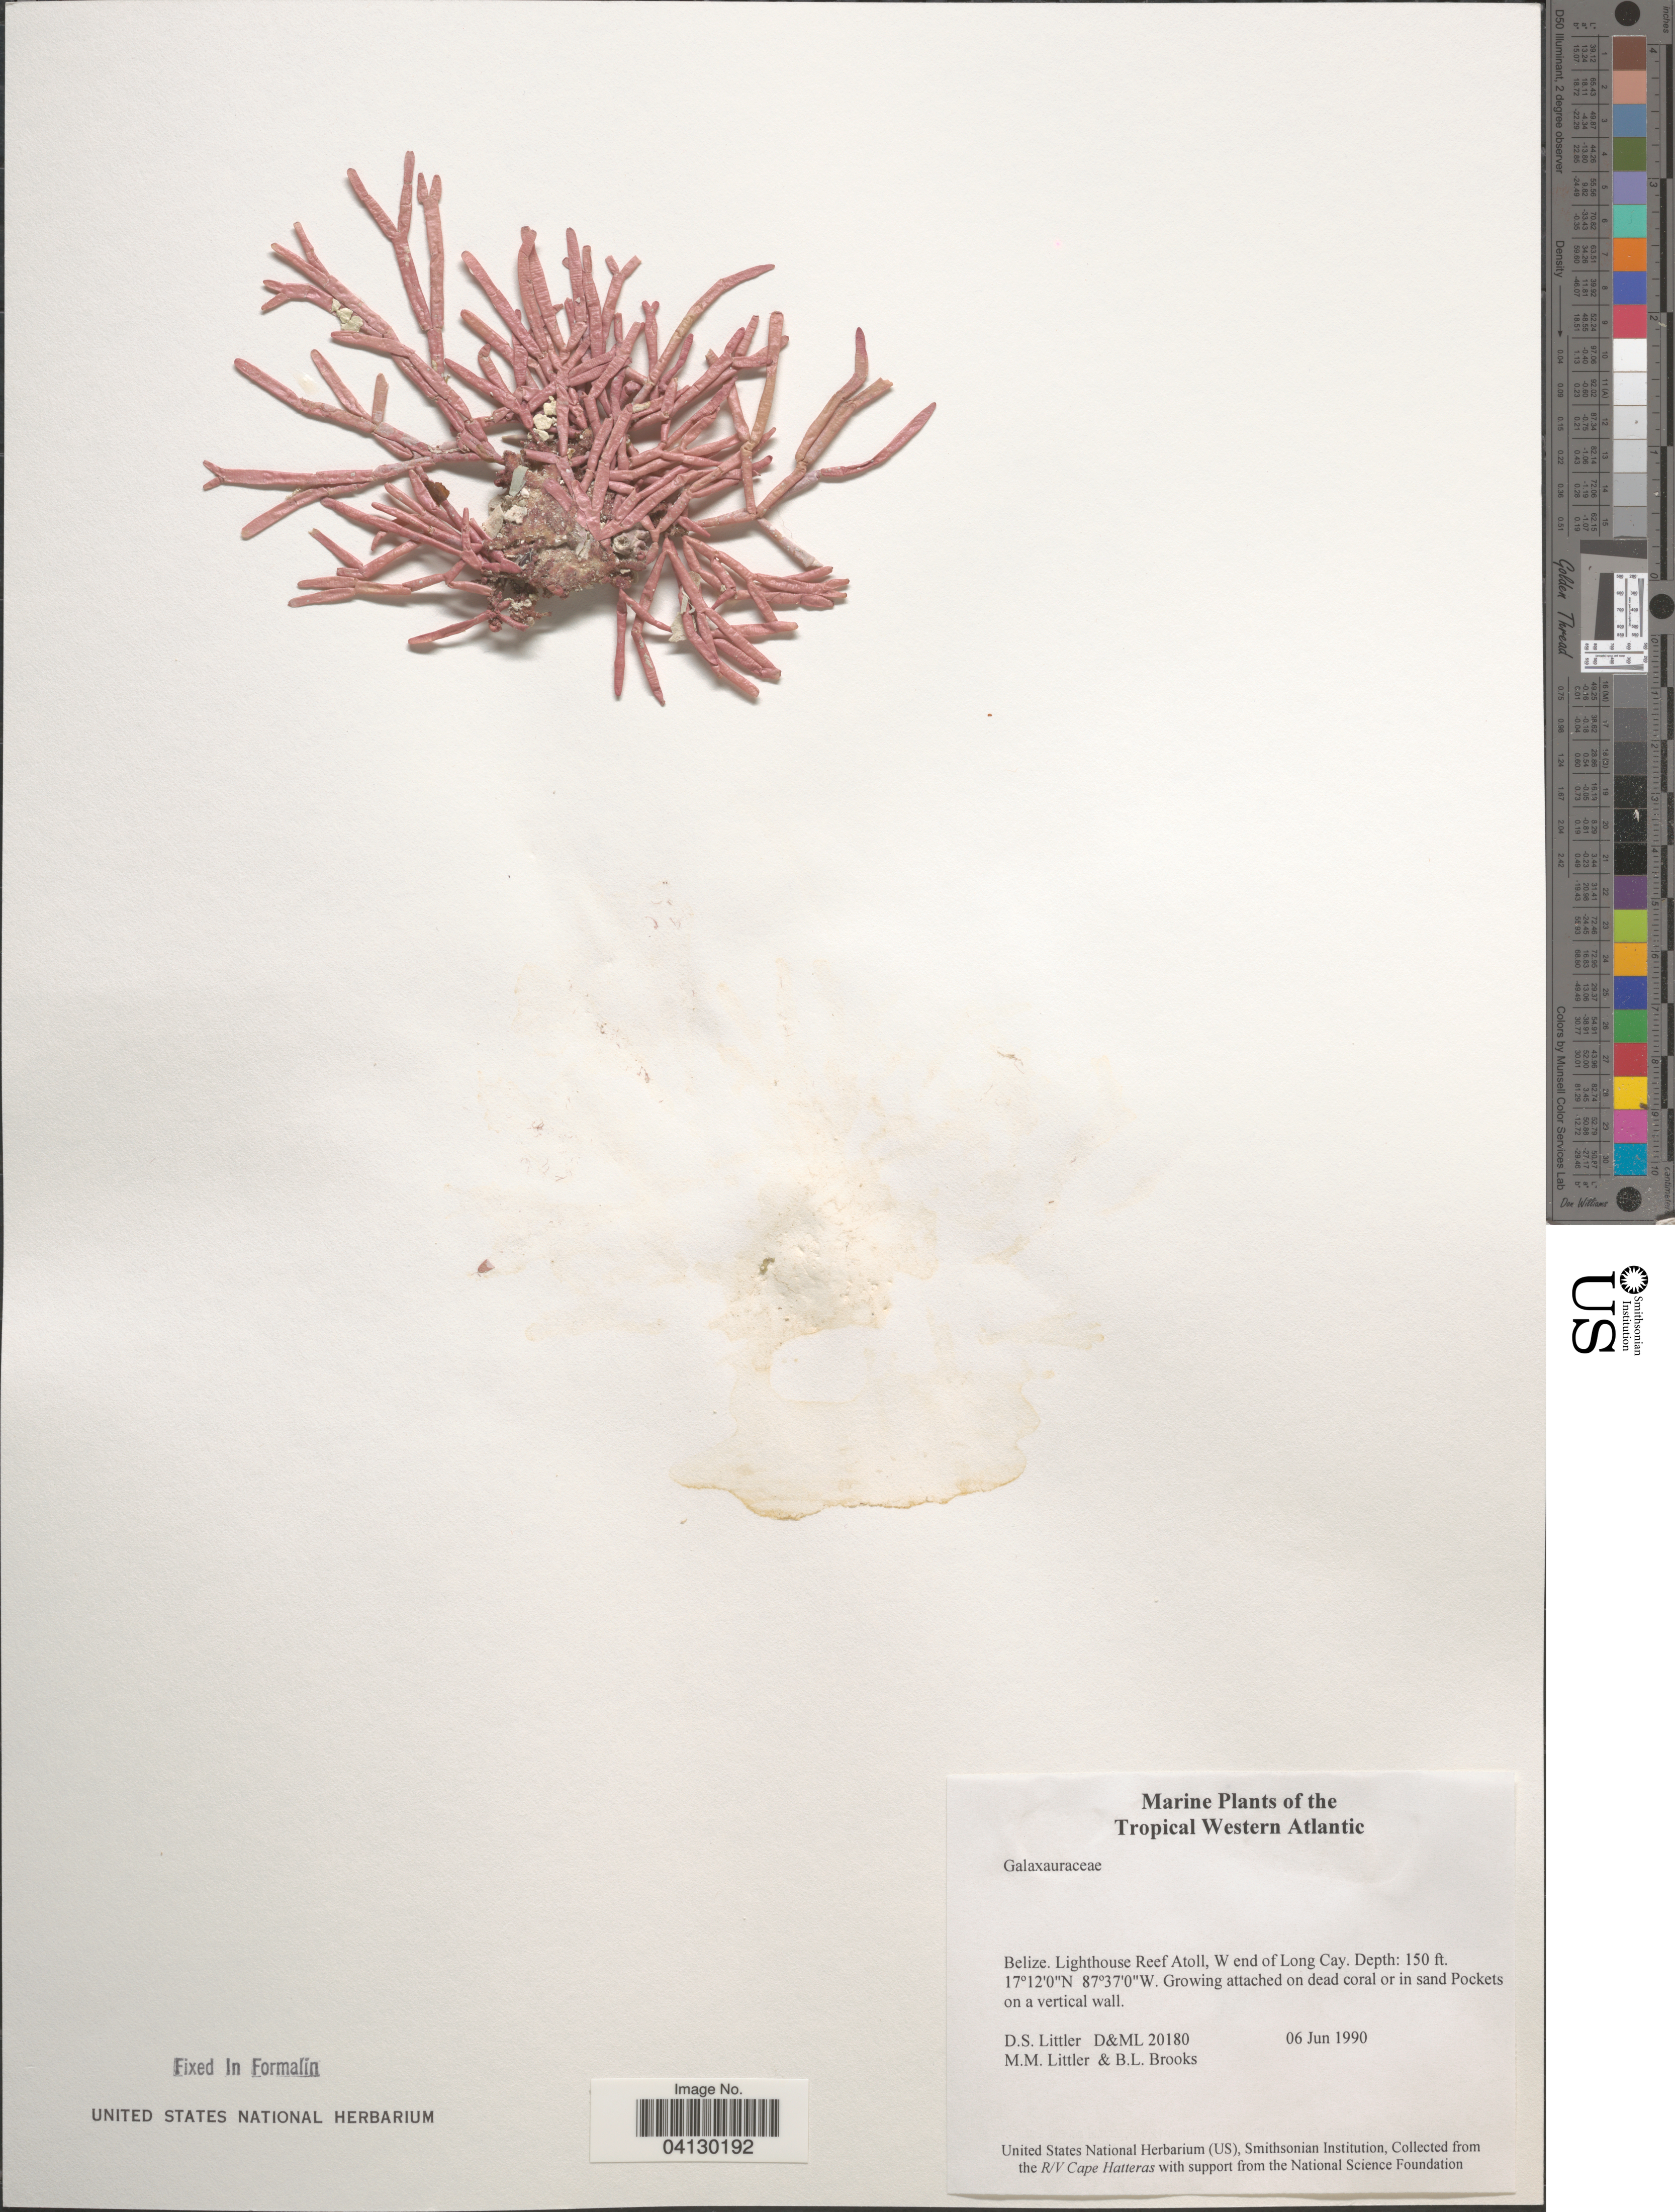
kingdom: Plantae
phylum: Rhodophyta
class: Florideophyceae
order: Nemaliales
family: Galaxauraceae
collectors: D. S. Littler & B. Brooks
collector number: D&ML20180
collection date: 1990-06-06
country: Belize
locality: Tropical Western Atlantic. Lighthouse Reef Atoll, W end of Long Cay.